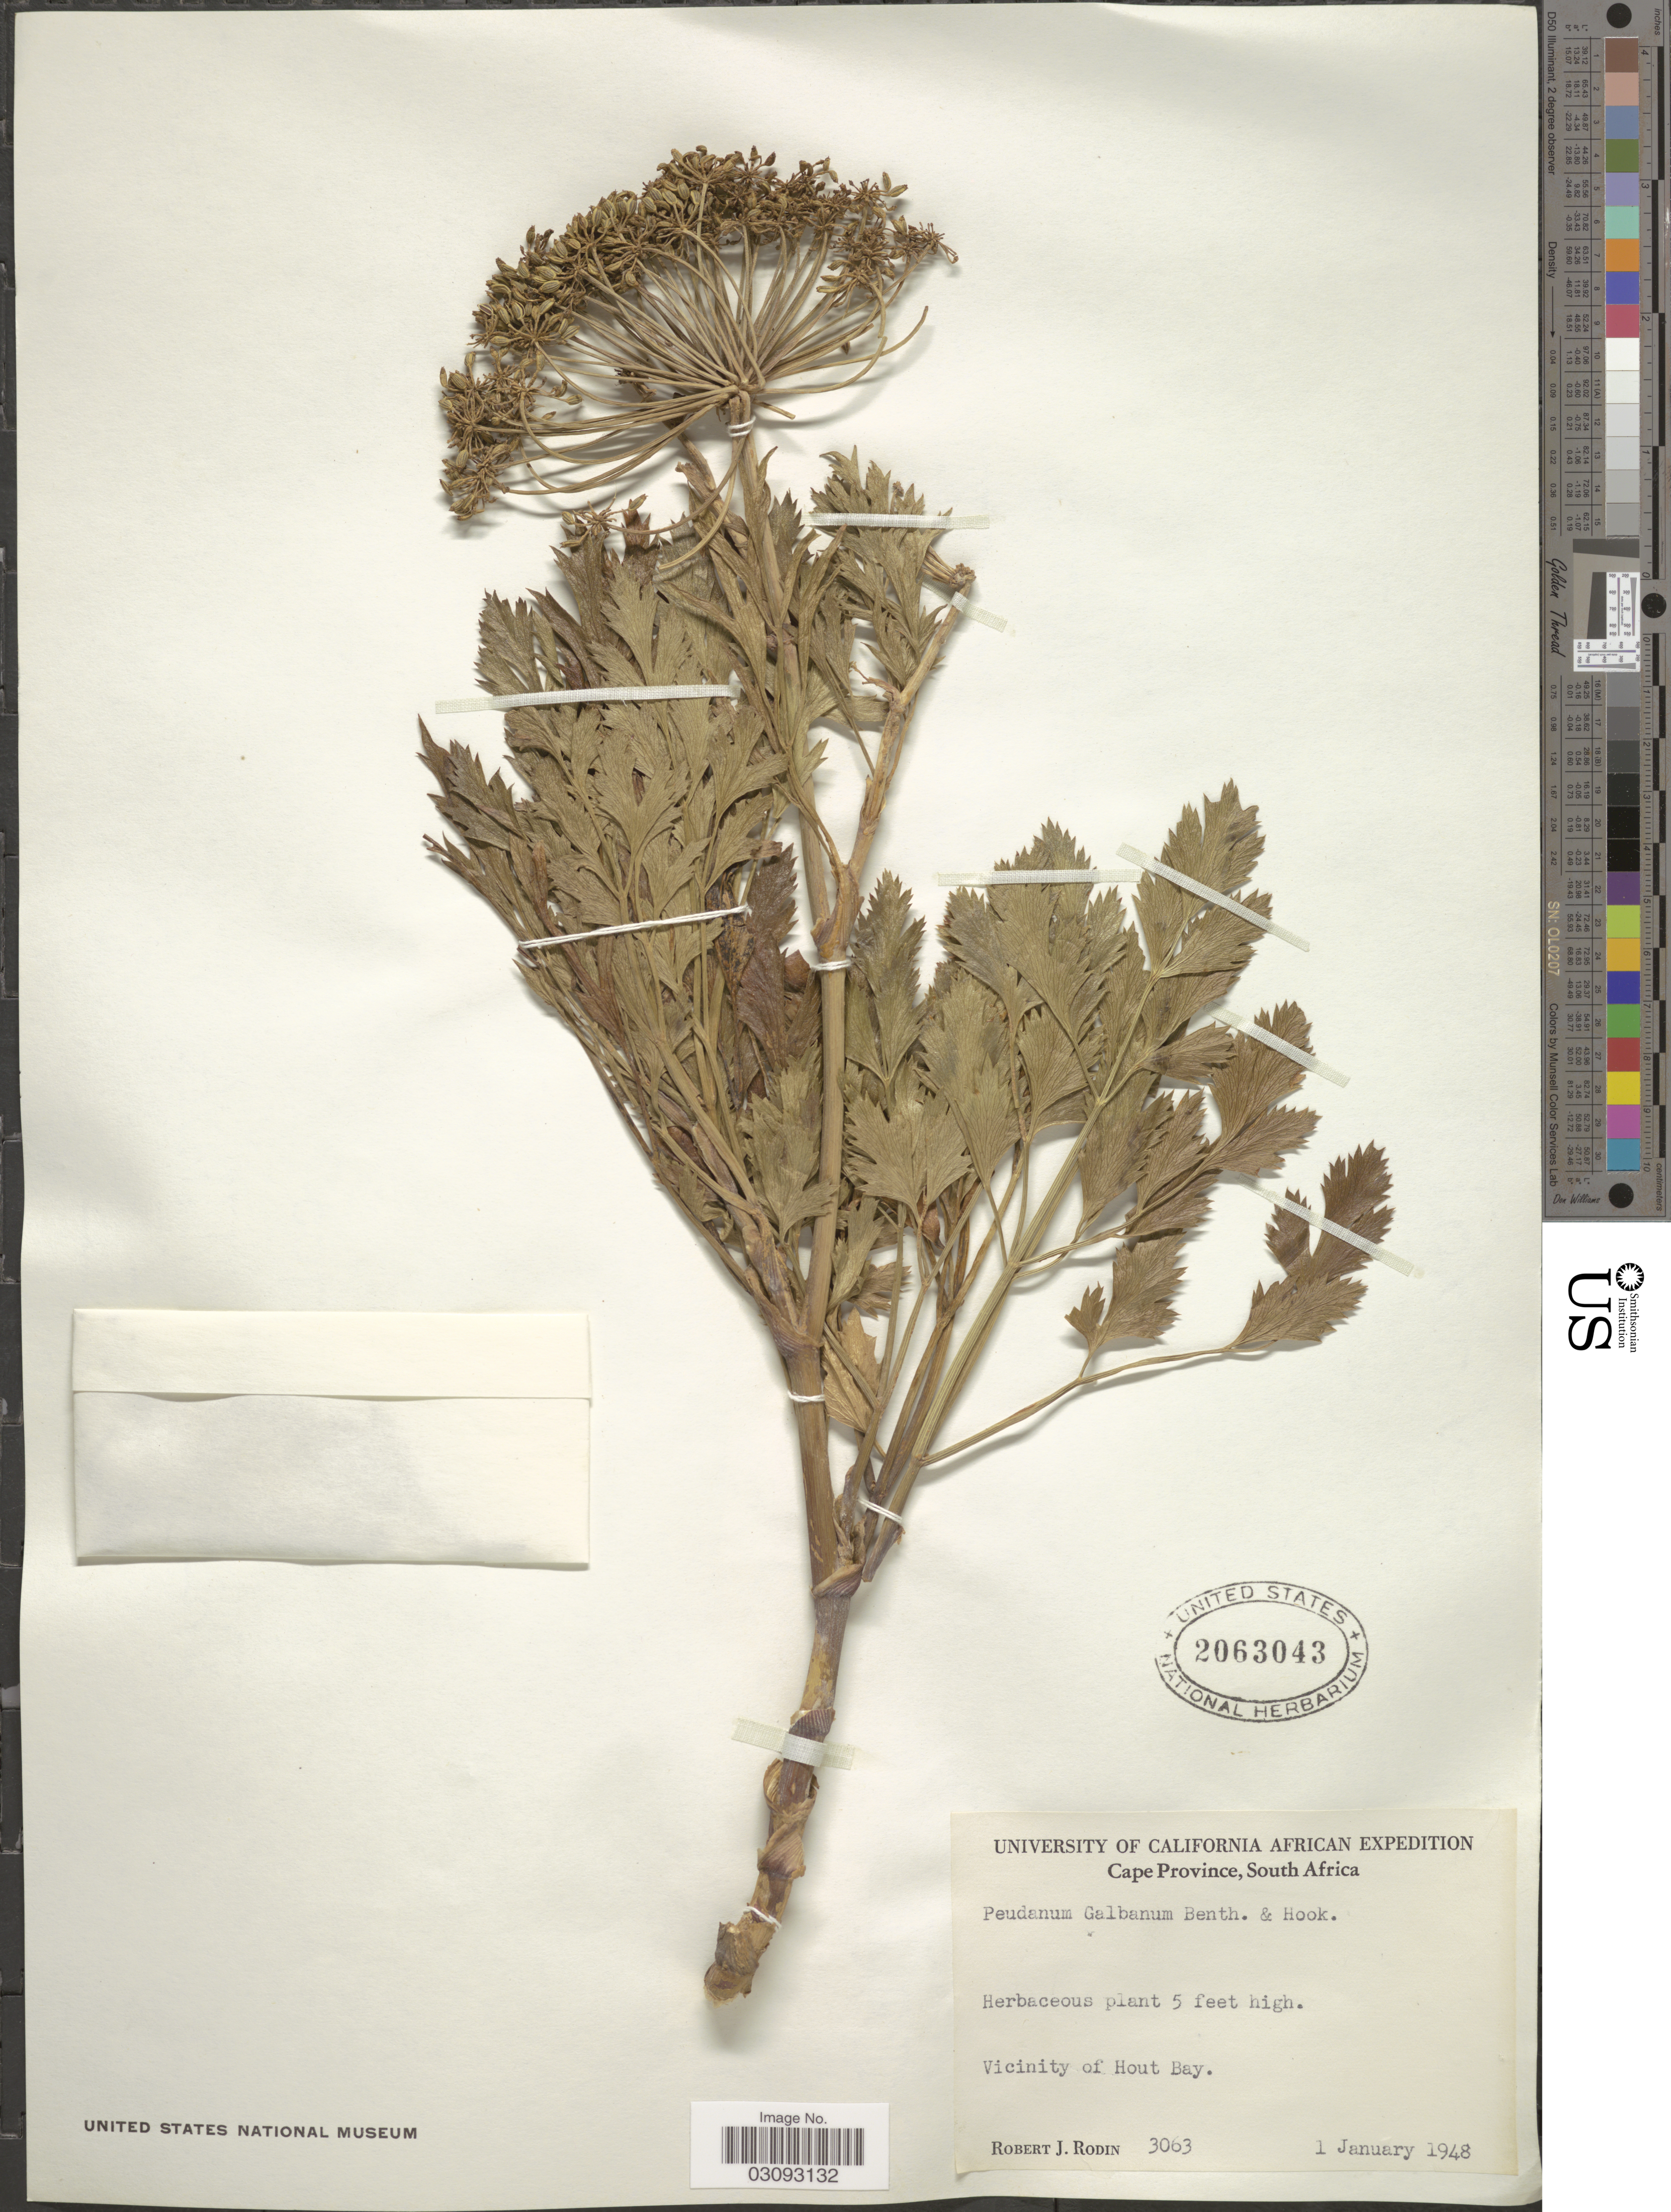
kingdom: Plantae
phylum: Tracheophyta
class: Magnoliopsida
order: Apiales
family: Apiaceae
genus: Peucedanum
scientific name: Peucedanum galbanum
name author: (L.) Benth. & Hook. f.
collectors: R. J. Rodin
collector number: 3063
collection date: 1948-01-01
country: South Africa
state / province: Western Cape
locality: Vicinity of Hout Bay.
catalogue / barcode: US 2063043